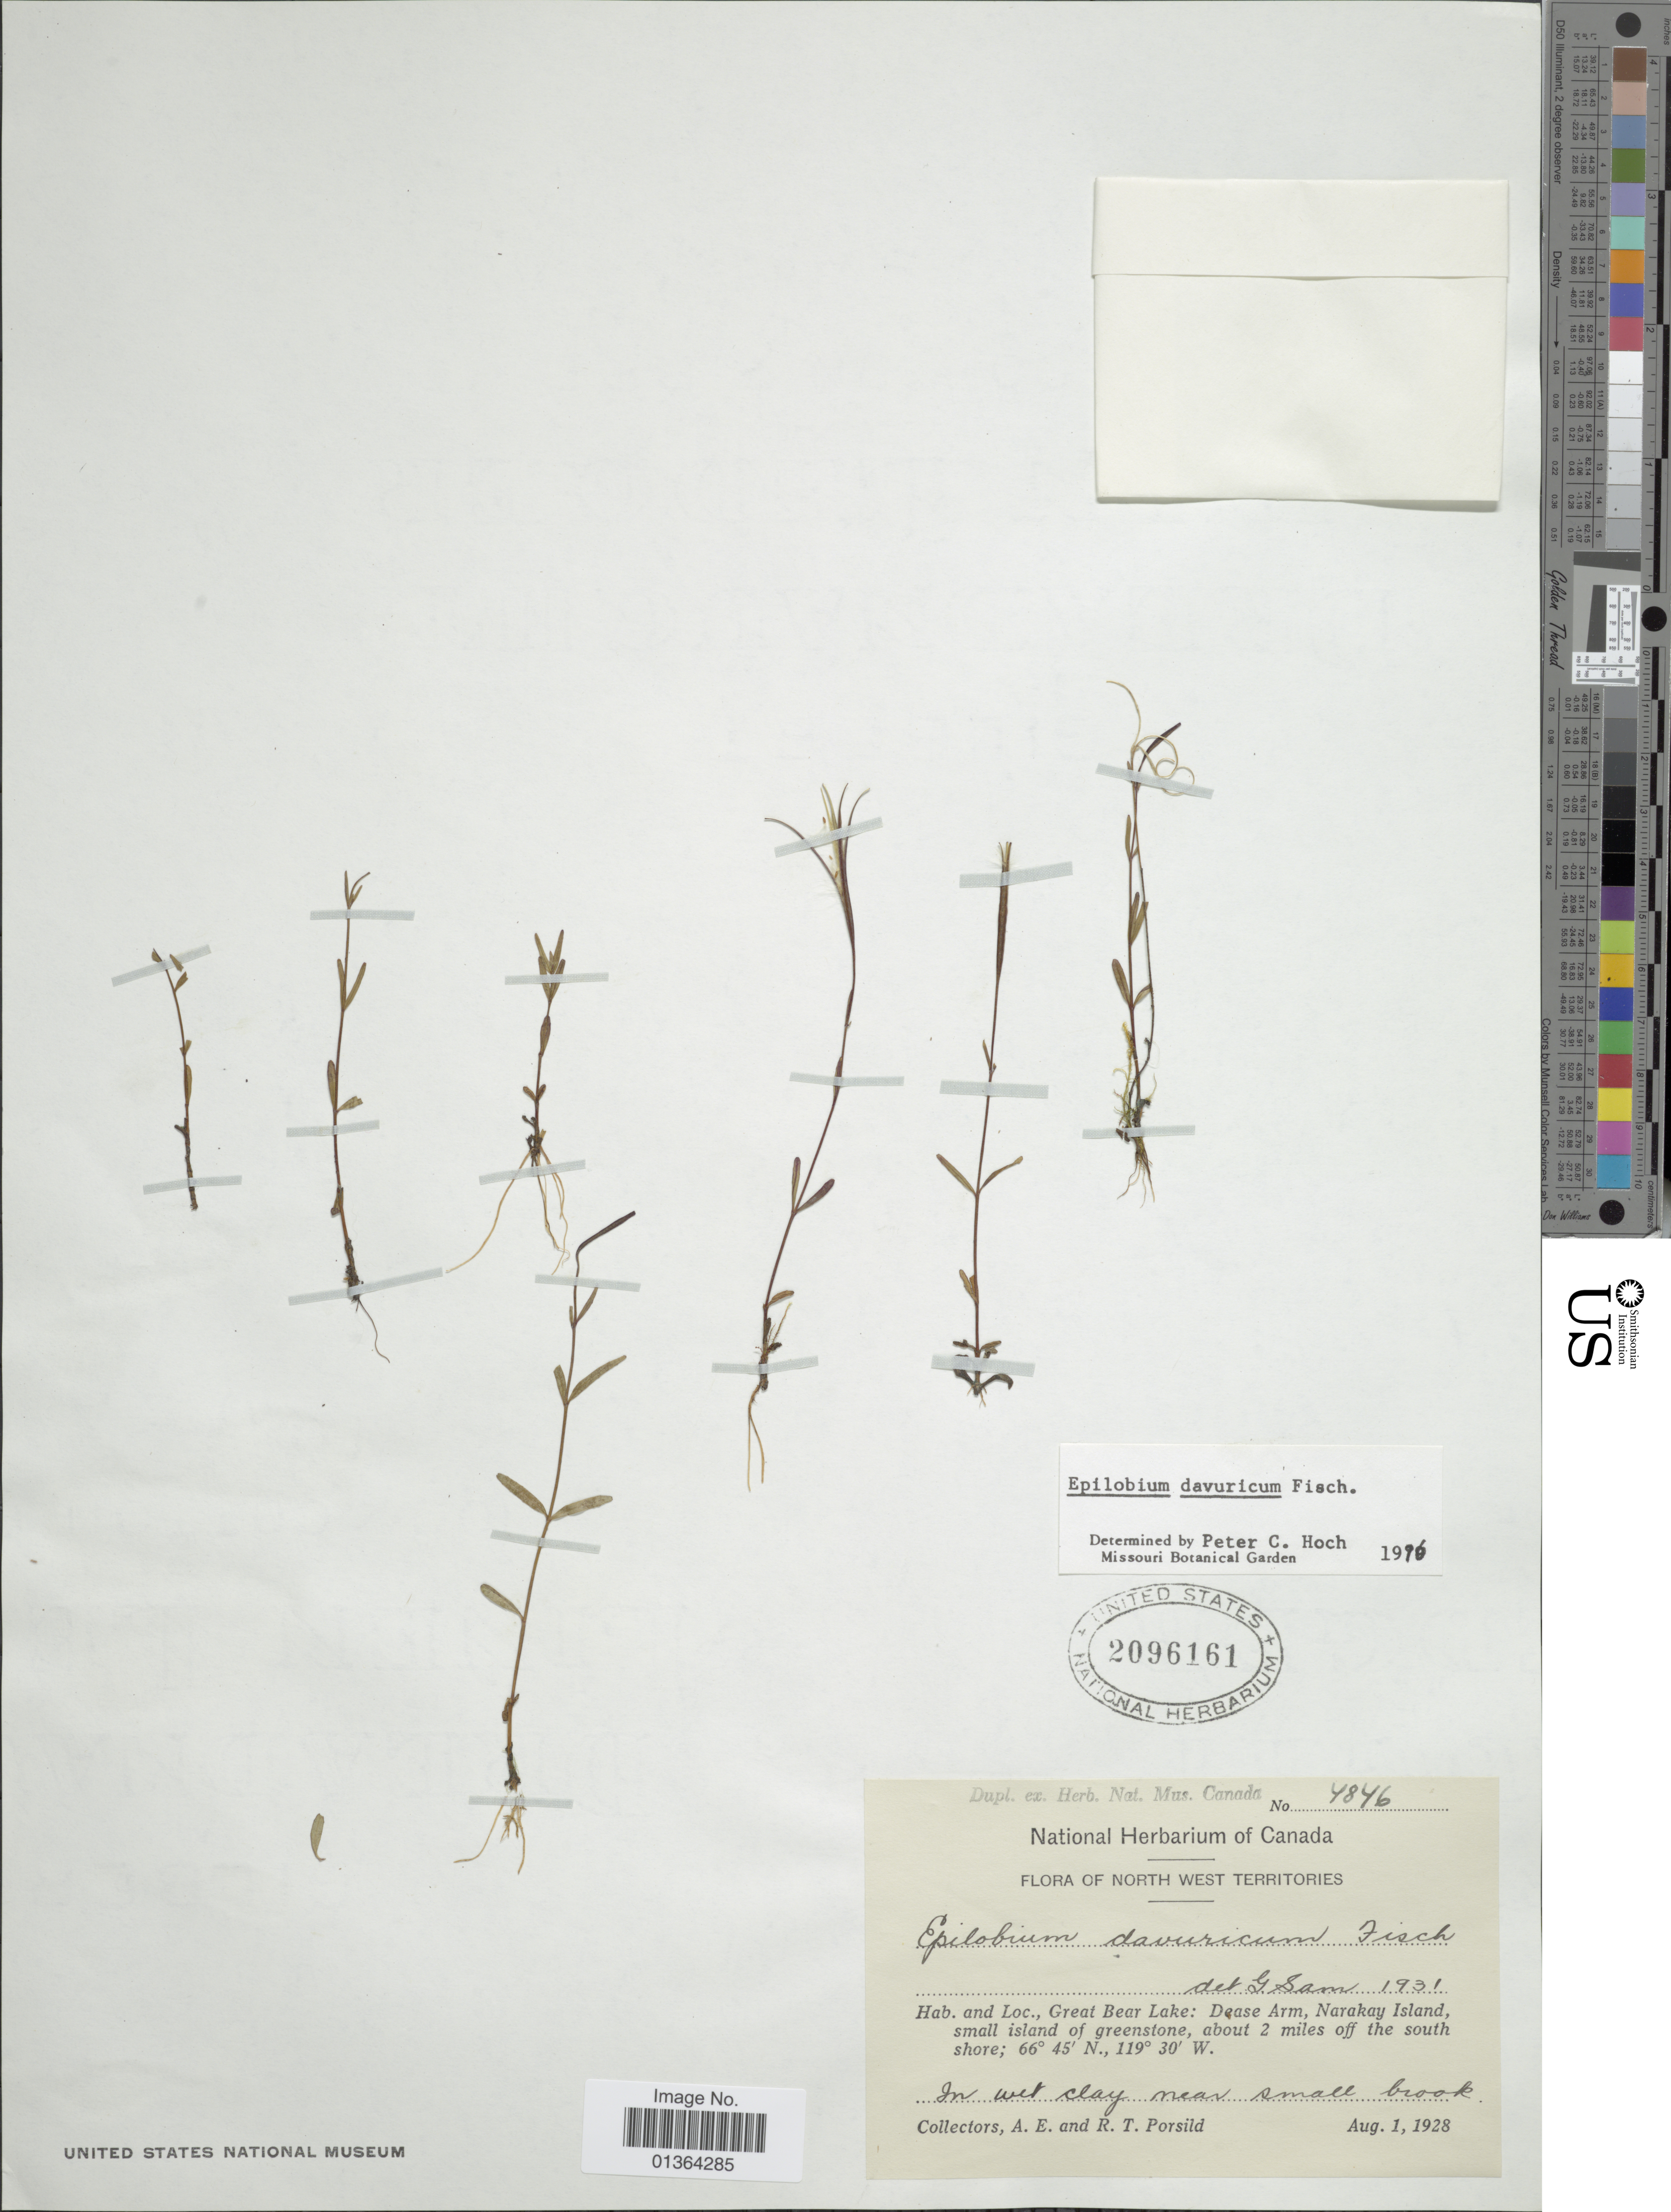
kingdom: Plantae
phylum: Tracheophyta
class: Magnoliopsida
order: Myrtales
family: Onagraceae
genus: Epilobium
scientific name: Epilobium davuricum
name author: Fisch. ex Hornem.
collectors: A. E. Porsild & R. T. Porsild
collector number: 4846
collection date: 1928-08-01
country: Canada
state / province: Northwest Territories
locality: Great Bear Lake: Dease Arm, Narakay Island, small island of greenstone, about 2 miles off the south shore.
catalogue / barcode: US 2096161